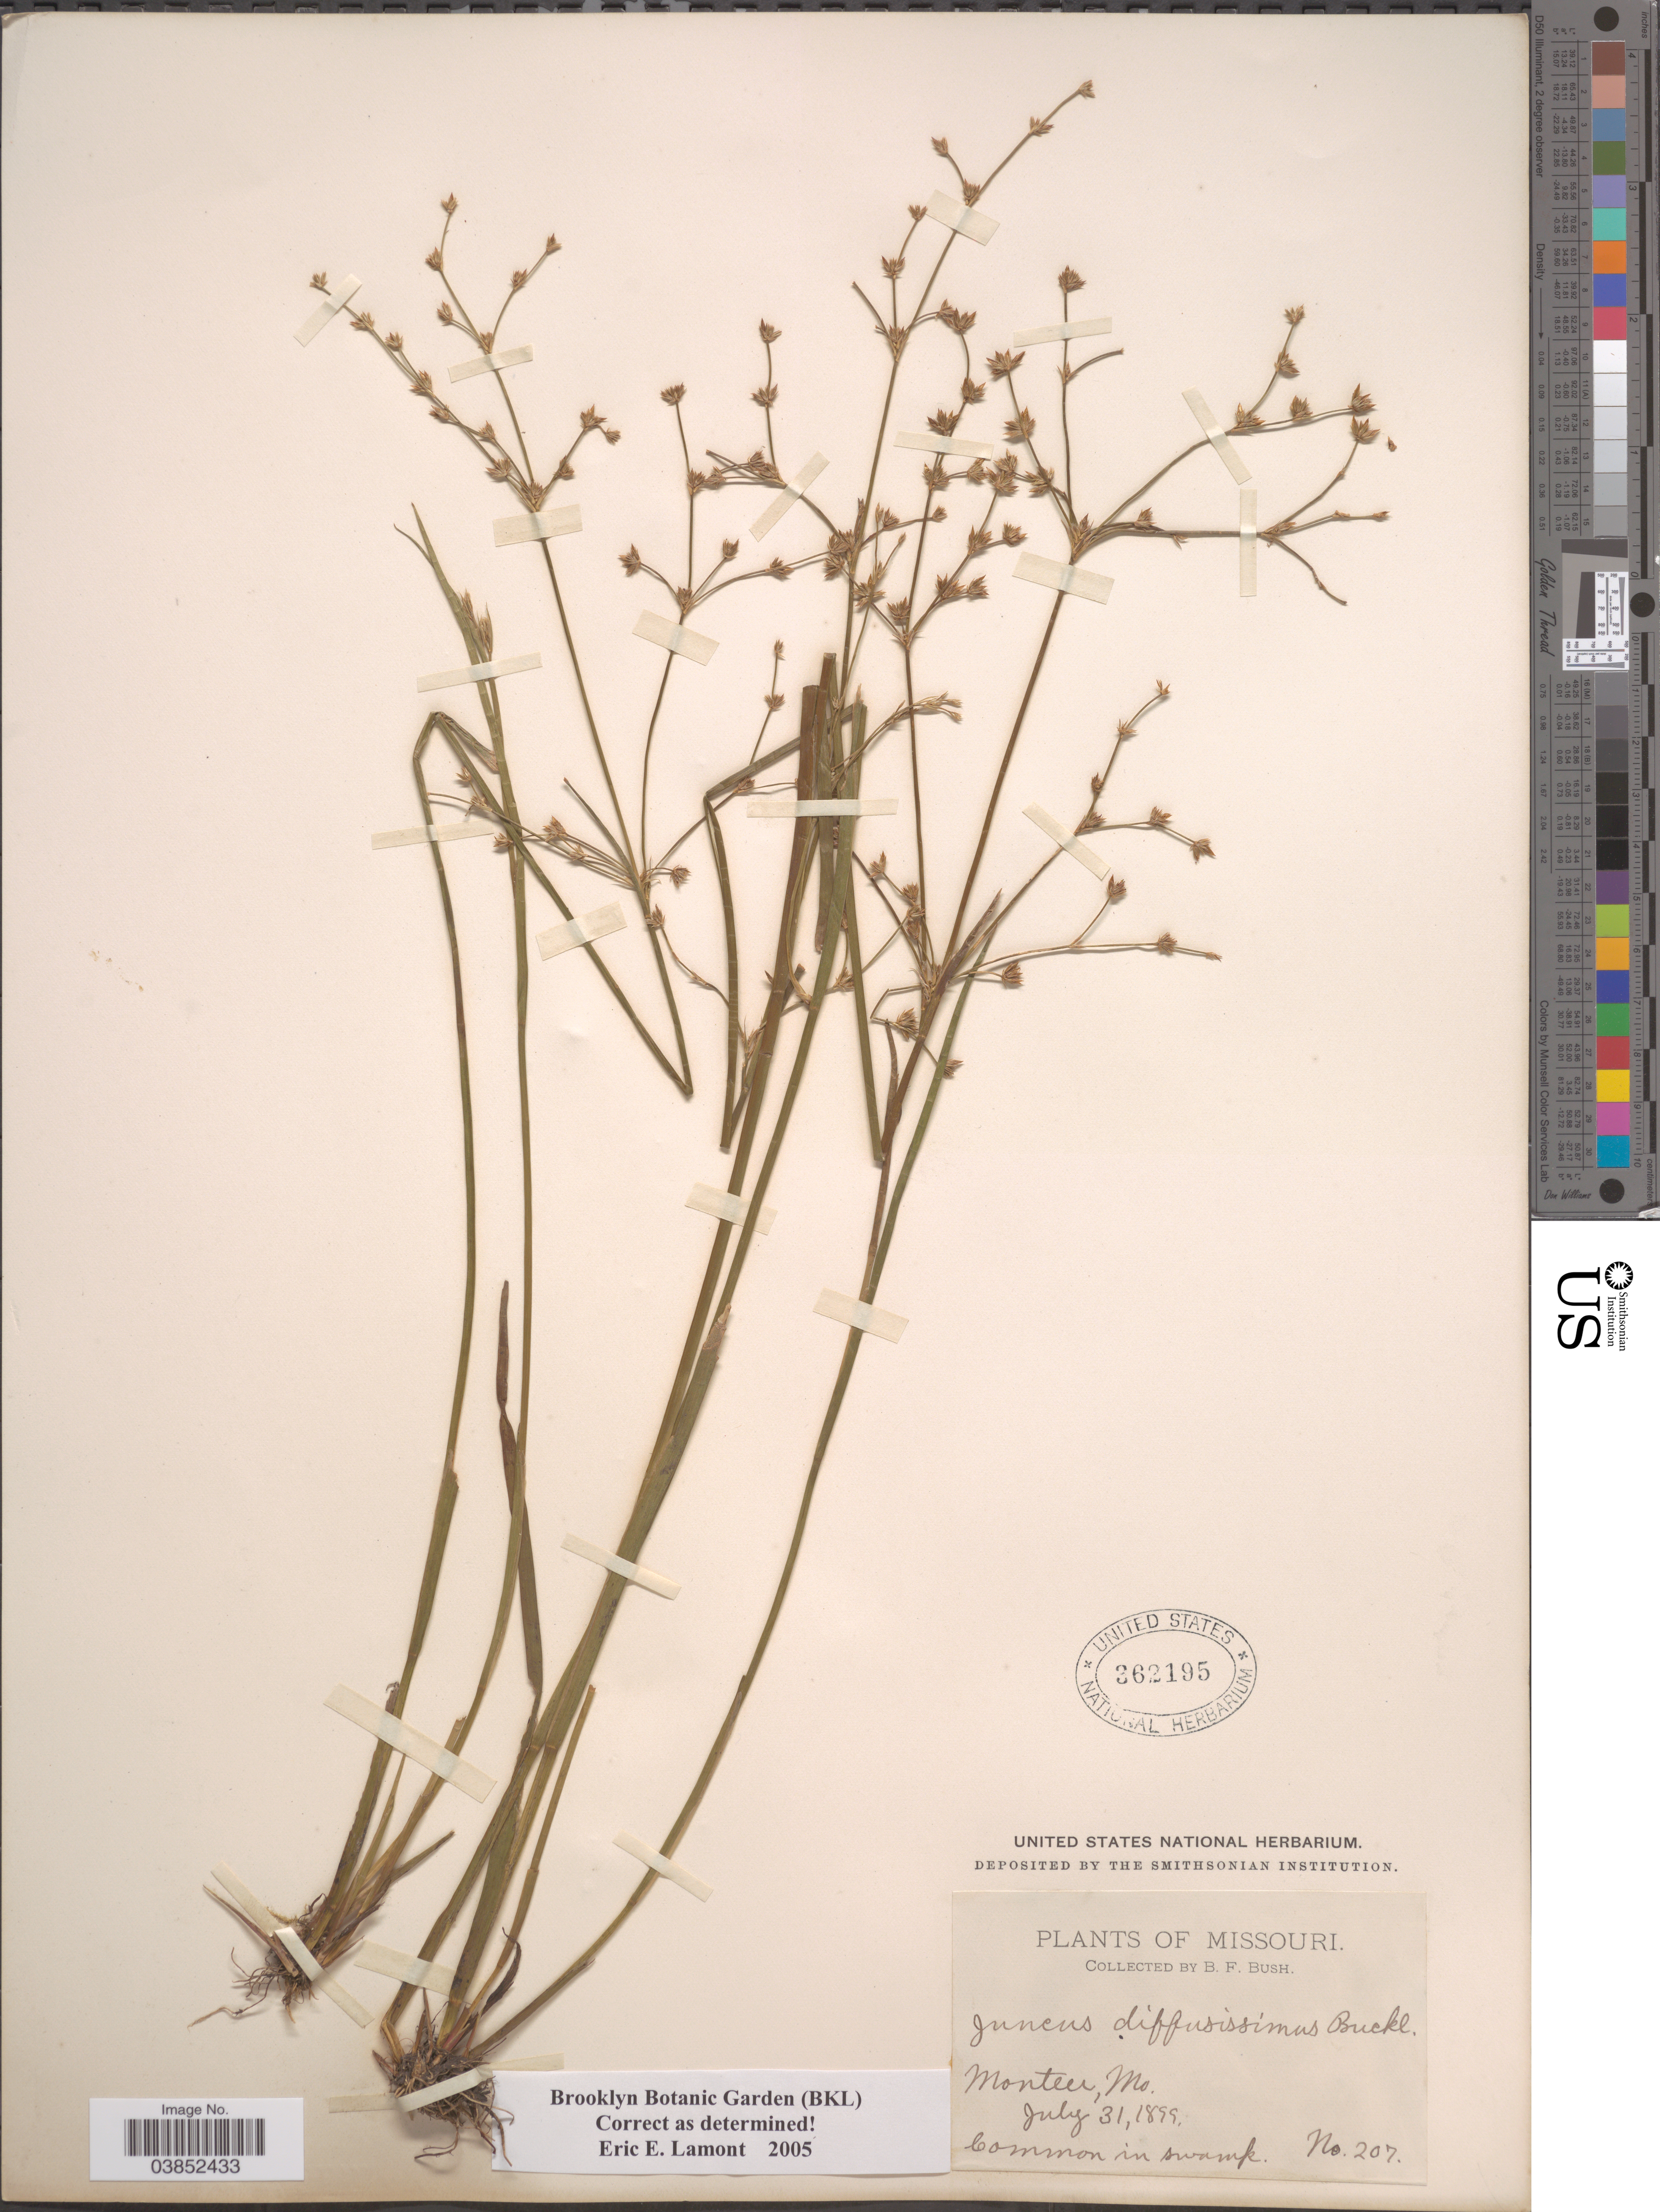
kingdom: Plantae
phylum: Tracheophyta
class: Liliopsida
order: Poales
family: Juncaceae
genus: Juncus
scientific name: Juncus diffusissimus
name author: Buckley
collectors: B. F. Bush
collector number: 207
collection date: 1899-07-31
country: United States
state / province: Missouri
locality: Monteer.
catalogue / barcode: US 362195